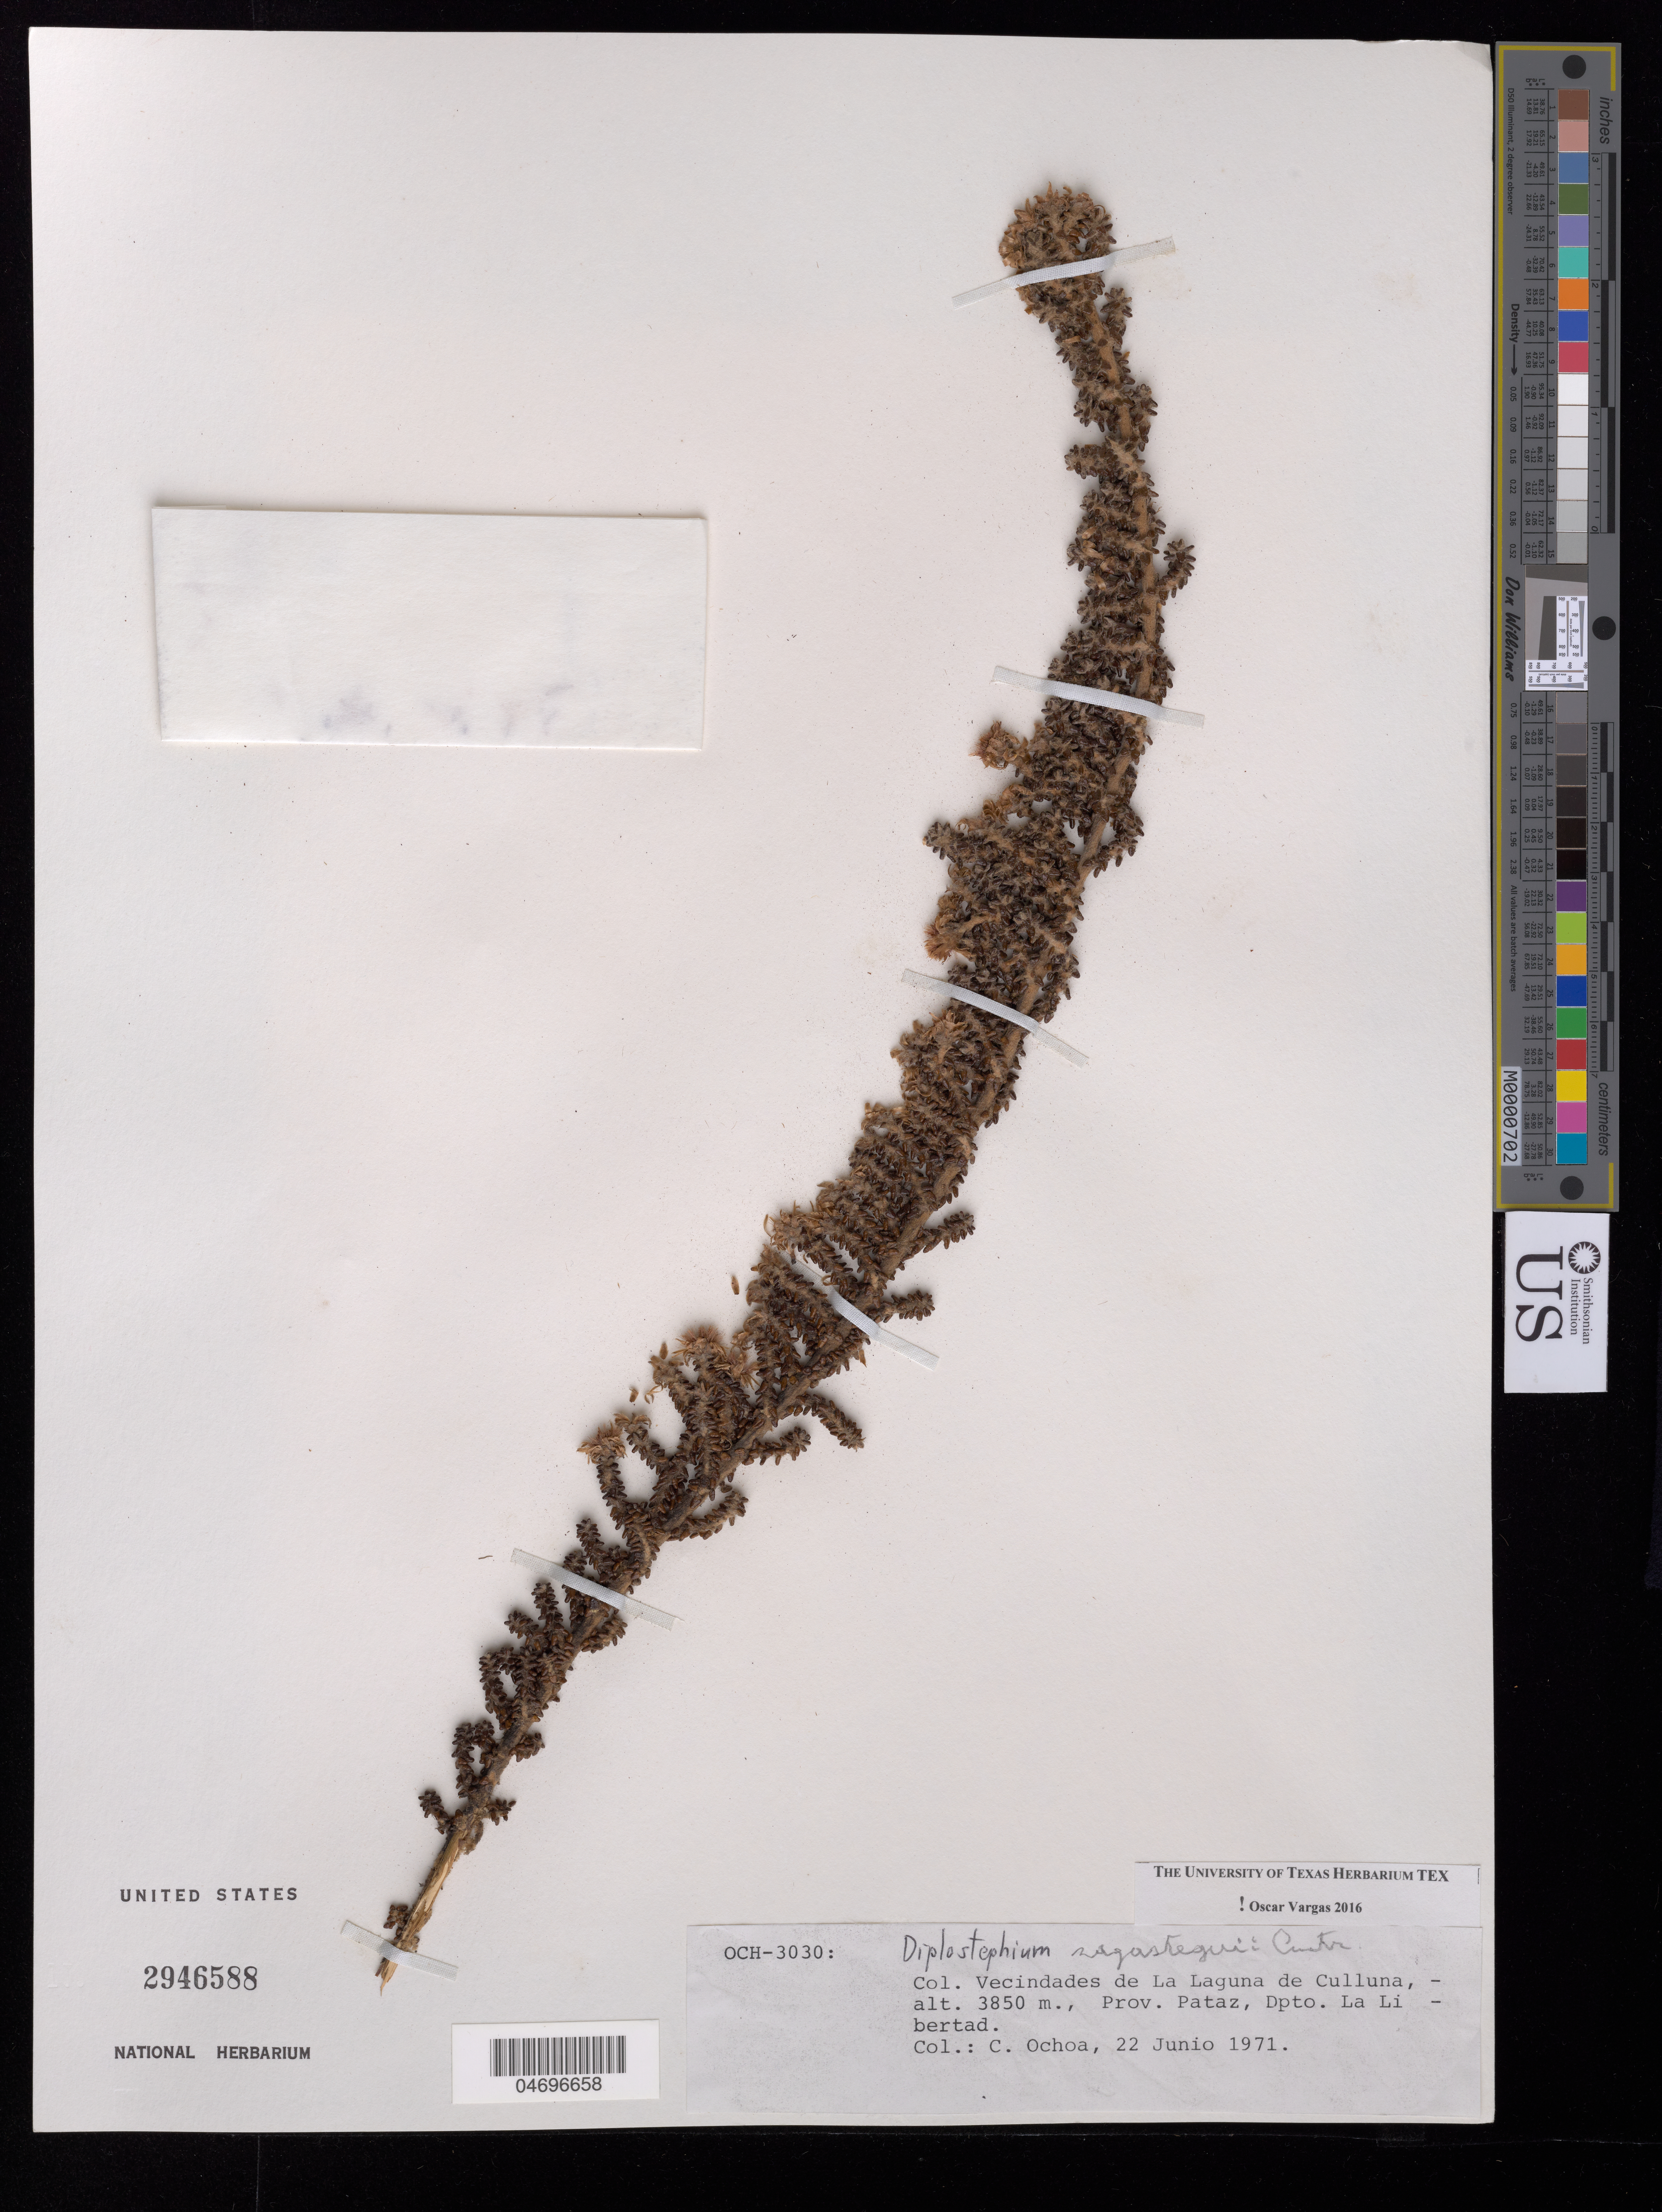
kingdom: Plantae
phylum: Tracheophyta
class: Magnoliopsida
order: Asterales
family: Asteraceae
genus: Diplostephium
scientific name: Diplostephium sagasteguii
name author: Cuatrec.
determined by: Vargas, Oscar M.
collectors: -. Ochoa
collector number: OCH- 3030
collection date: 1971-06-22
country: Peru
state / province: La Libertad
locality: Departamento La Libertad. Provincia Pataz: Vecindades de la laguna de Culluna.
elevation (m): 3850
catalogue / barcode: US 2946588